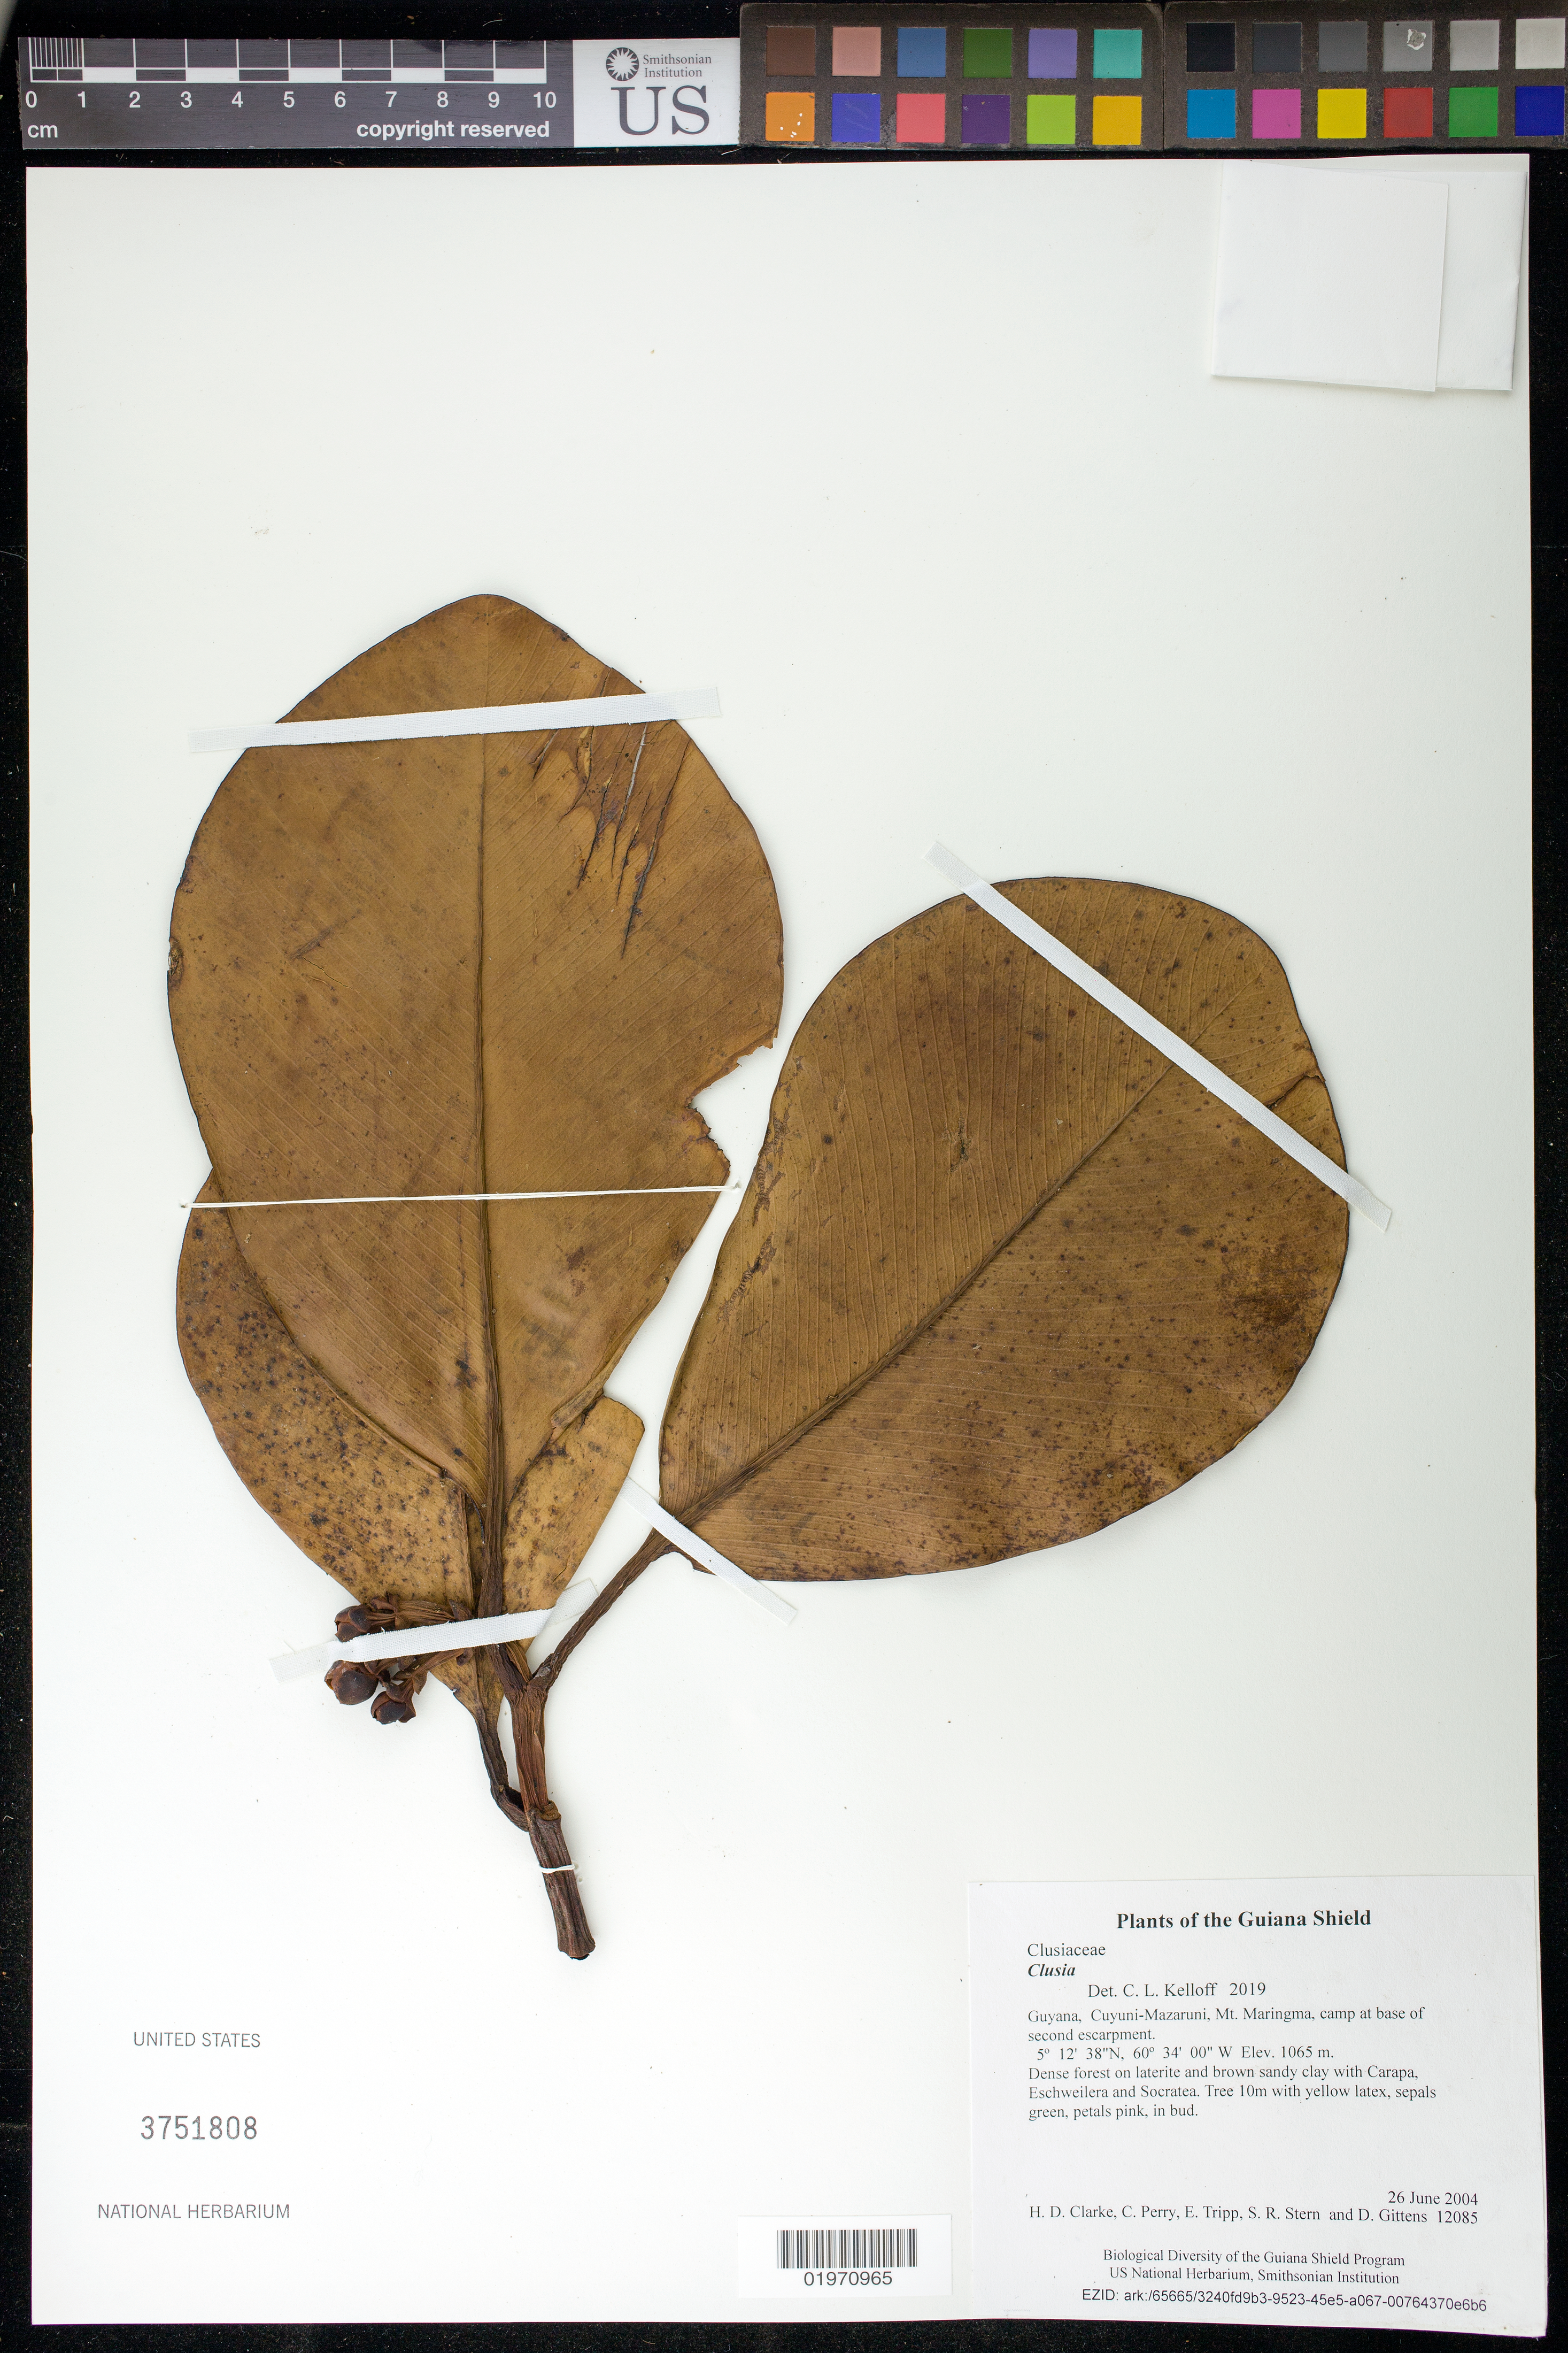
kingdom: Plantae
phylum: Tracheophyta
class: Magnoliopsida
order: Malpighiales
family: Clusiaceae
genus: Clusia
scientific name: Clusia sp.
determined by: Kelloff, C. L.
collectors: H. D. Clarke, C. Perry, E. Tripp, S. R. Stern & D. Gittens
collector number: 12085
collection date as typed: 26 June 2004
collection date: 2004-06-26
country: Guyana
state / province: Cuyuni-Mazaruni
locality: Mt. Maringma, camp at base of second escarpment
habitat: Dense forest on laterite and brown sandy clay with Carapa, Eschweilera and Socratea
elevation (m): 1065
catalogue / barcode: US 3751808